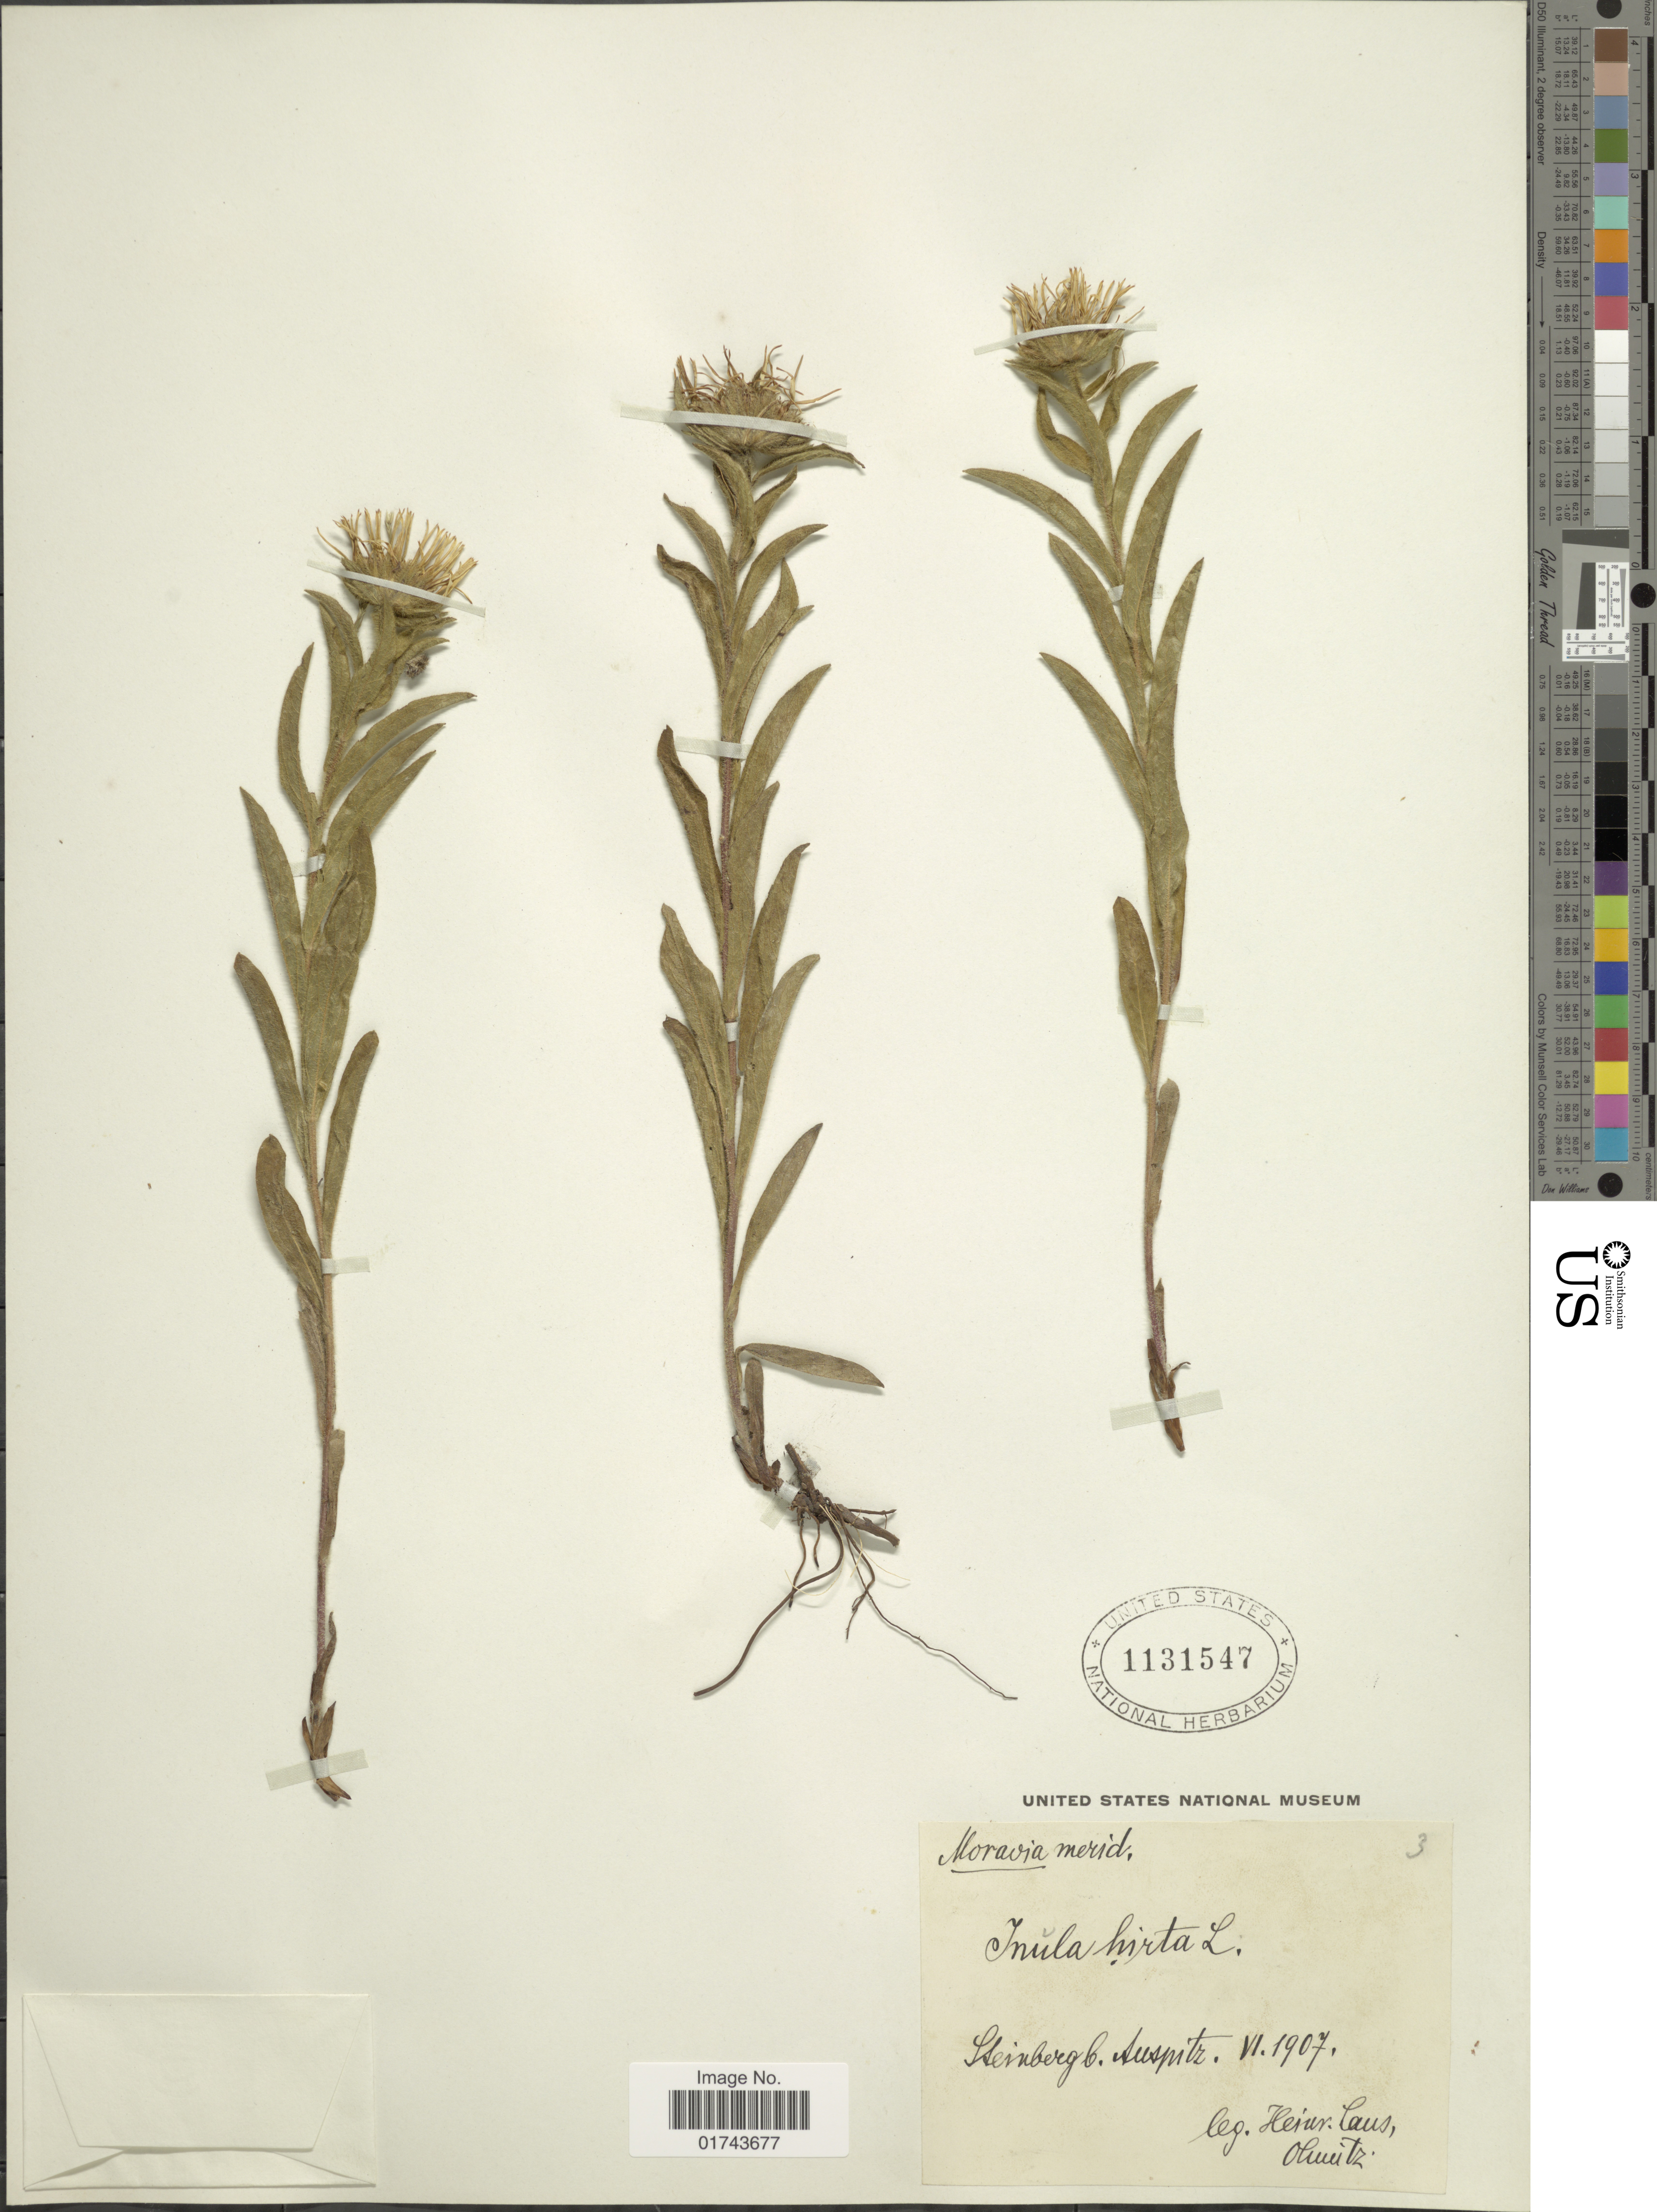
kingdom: Plantae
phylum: Tracheophyta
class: Magnoliopsida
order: Asterales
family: Asteraceae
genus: Inula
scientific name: Inula hirta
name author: L.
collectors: H. Laus & Ohwitz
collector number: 3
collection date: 1907-06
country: Czechia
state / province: South Moravian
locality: Moravia Merid, Heinbergb, Susspitz [interpreted]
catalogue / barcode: US 1131547